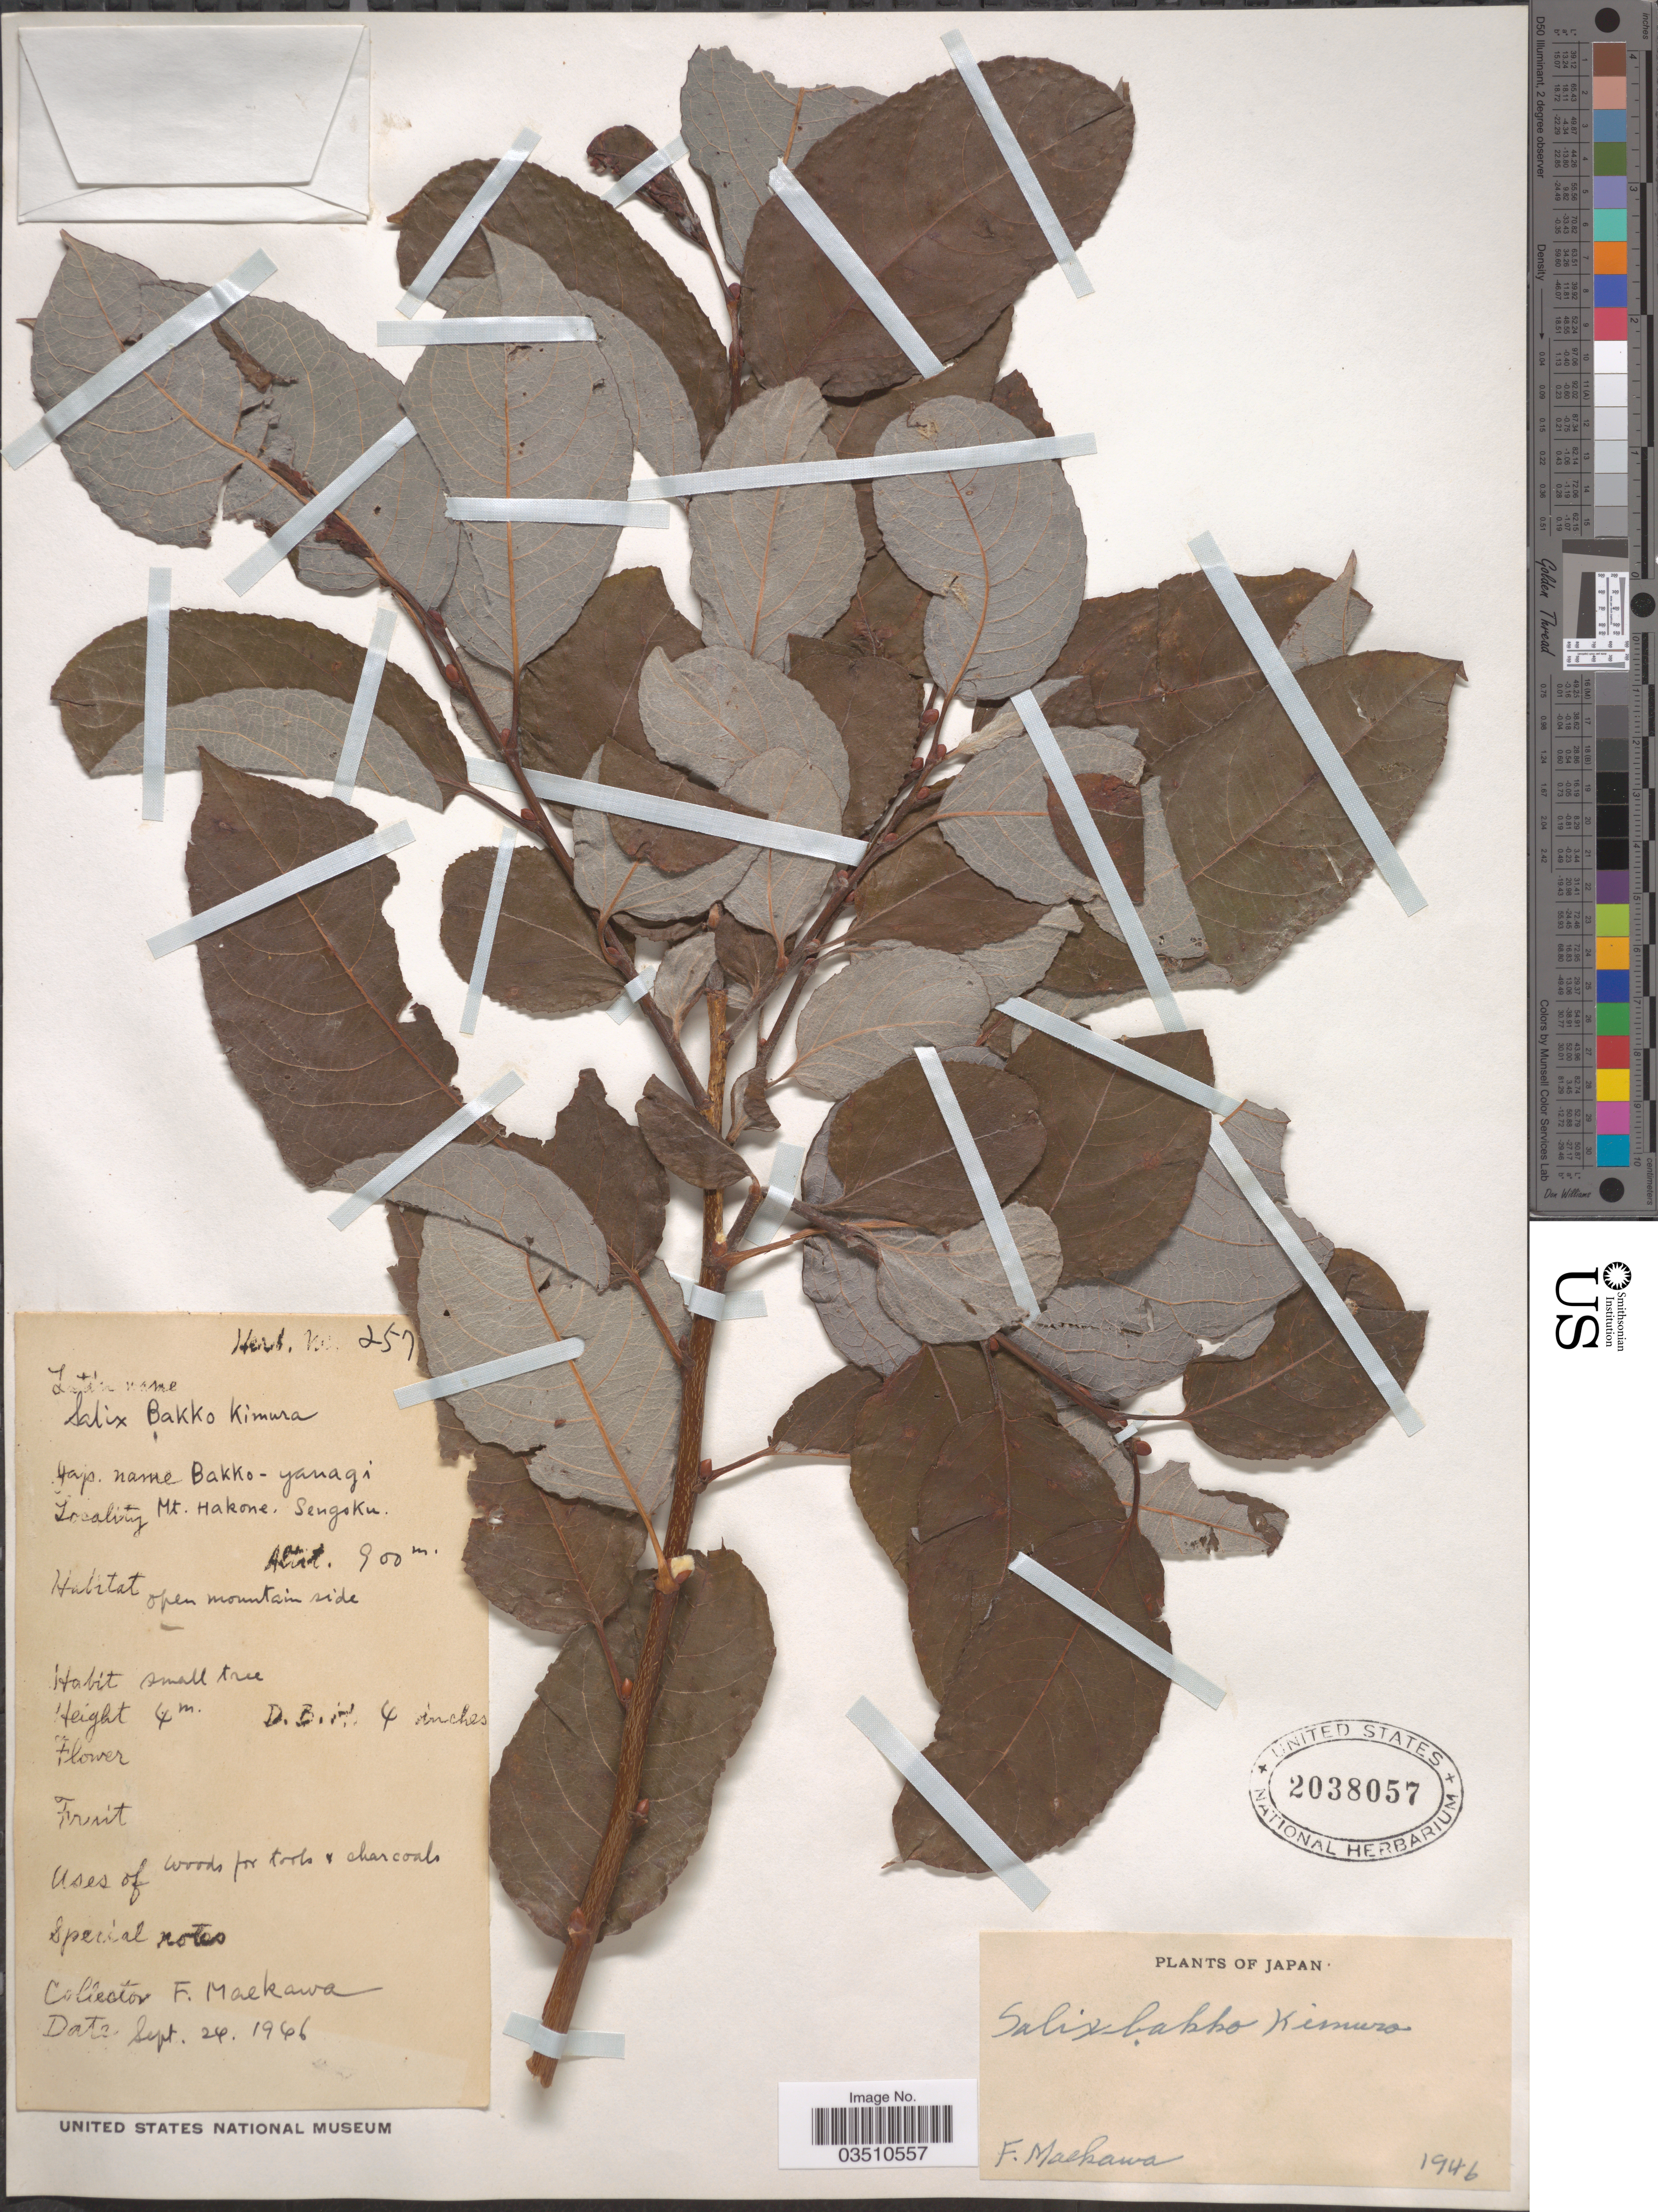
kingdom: Plantae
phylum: Tracheophyta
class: Magnoliopsida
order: Malpighiales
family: Salicaceae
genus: Salix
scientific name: Salix bakko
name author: Kimura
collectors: F. Maekawa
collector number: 257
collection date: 1946-09-24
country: Japan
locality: Mt. Hakone, Sengoku.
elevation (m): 900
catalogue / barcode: US 2038057